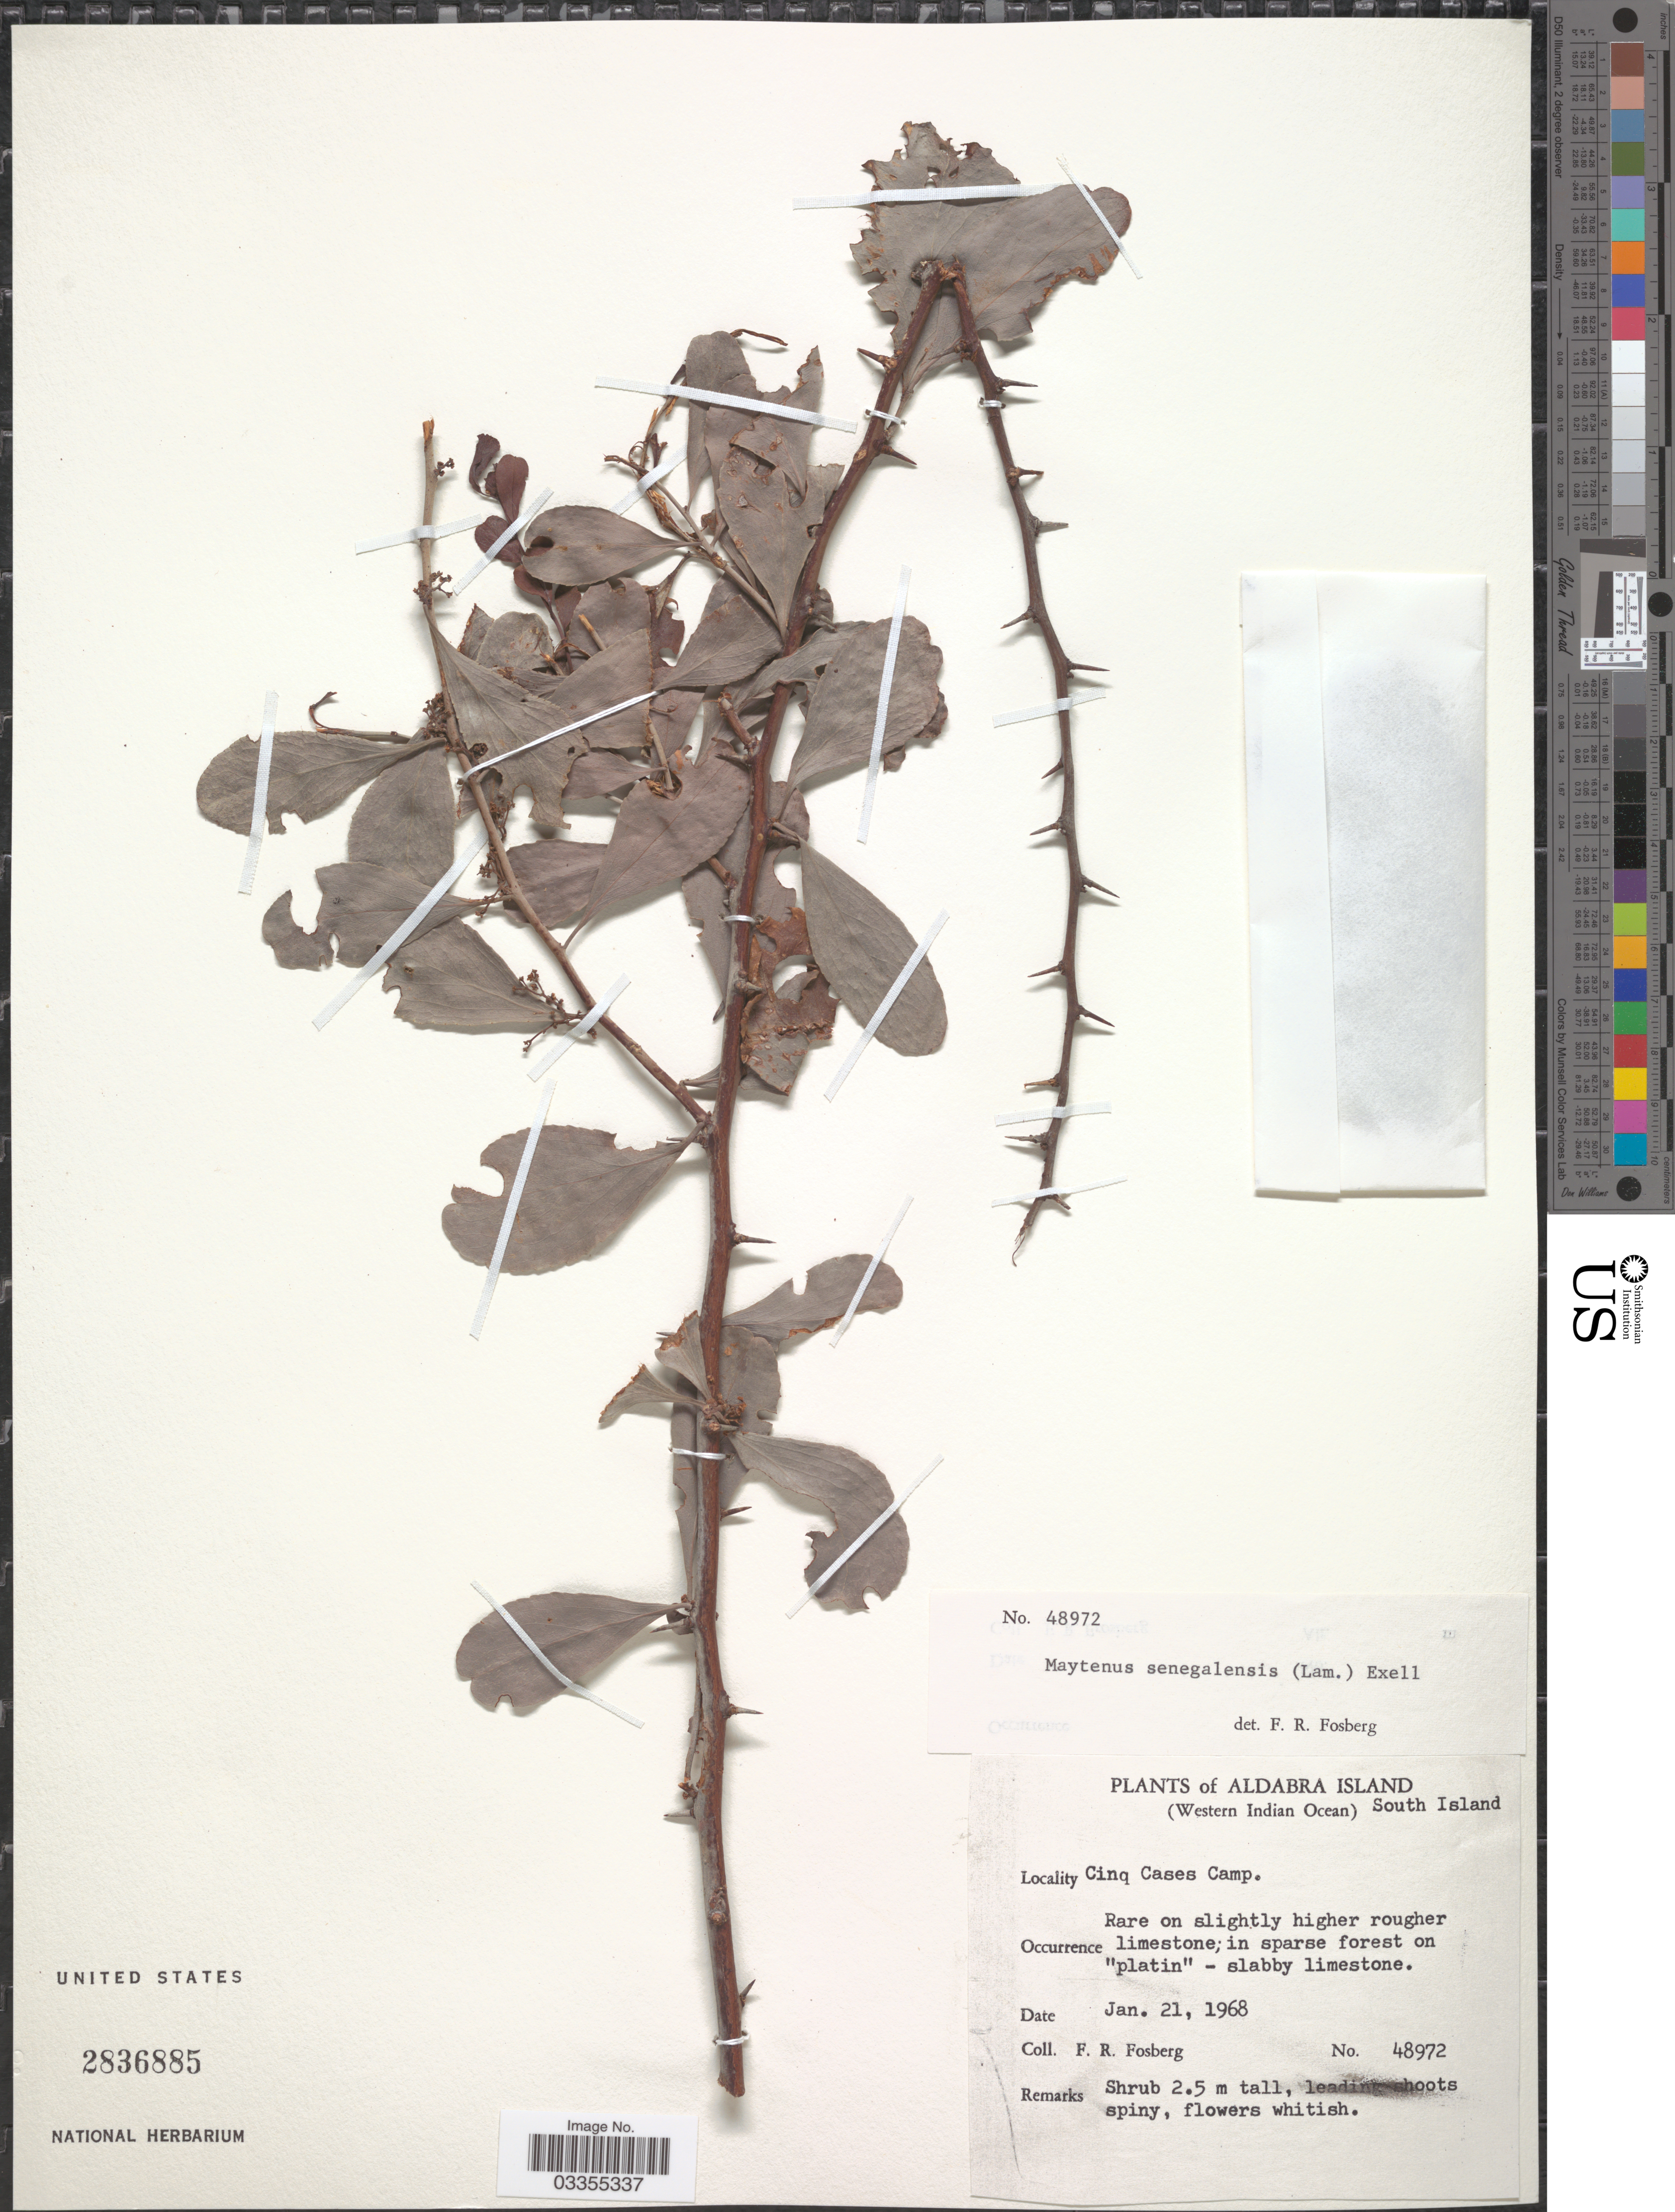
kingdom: Plantae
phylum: Tracheophyta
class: Magnoliopsida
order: Celastrales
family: Celastraceae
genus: Gymnosporia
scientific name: Gymnosporia grossulariae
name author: (Tul.) Loes.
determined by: Strong, Mark T., (BOT), Smithsonian Institution - National Museum of Natural History (UNITED STATES)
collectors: F. R. Fosberg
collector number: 48972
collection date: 1968-01-21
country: Seychelles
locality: Aldabra Island (Western Indian Ocean), South Island. Cinq Cases Camp.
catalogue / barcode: US 2836885